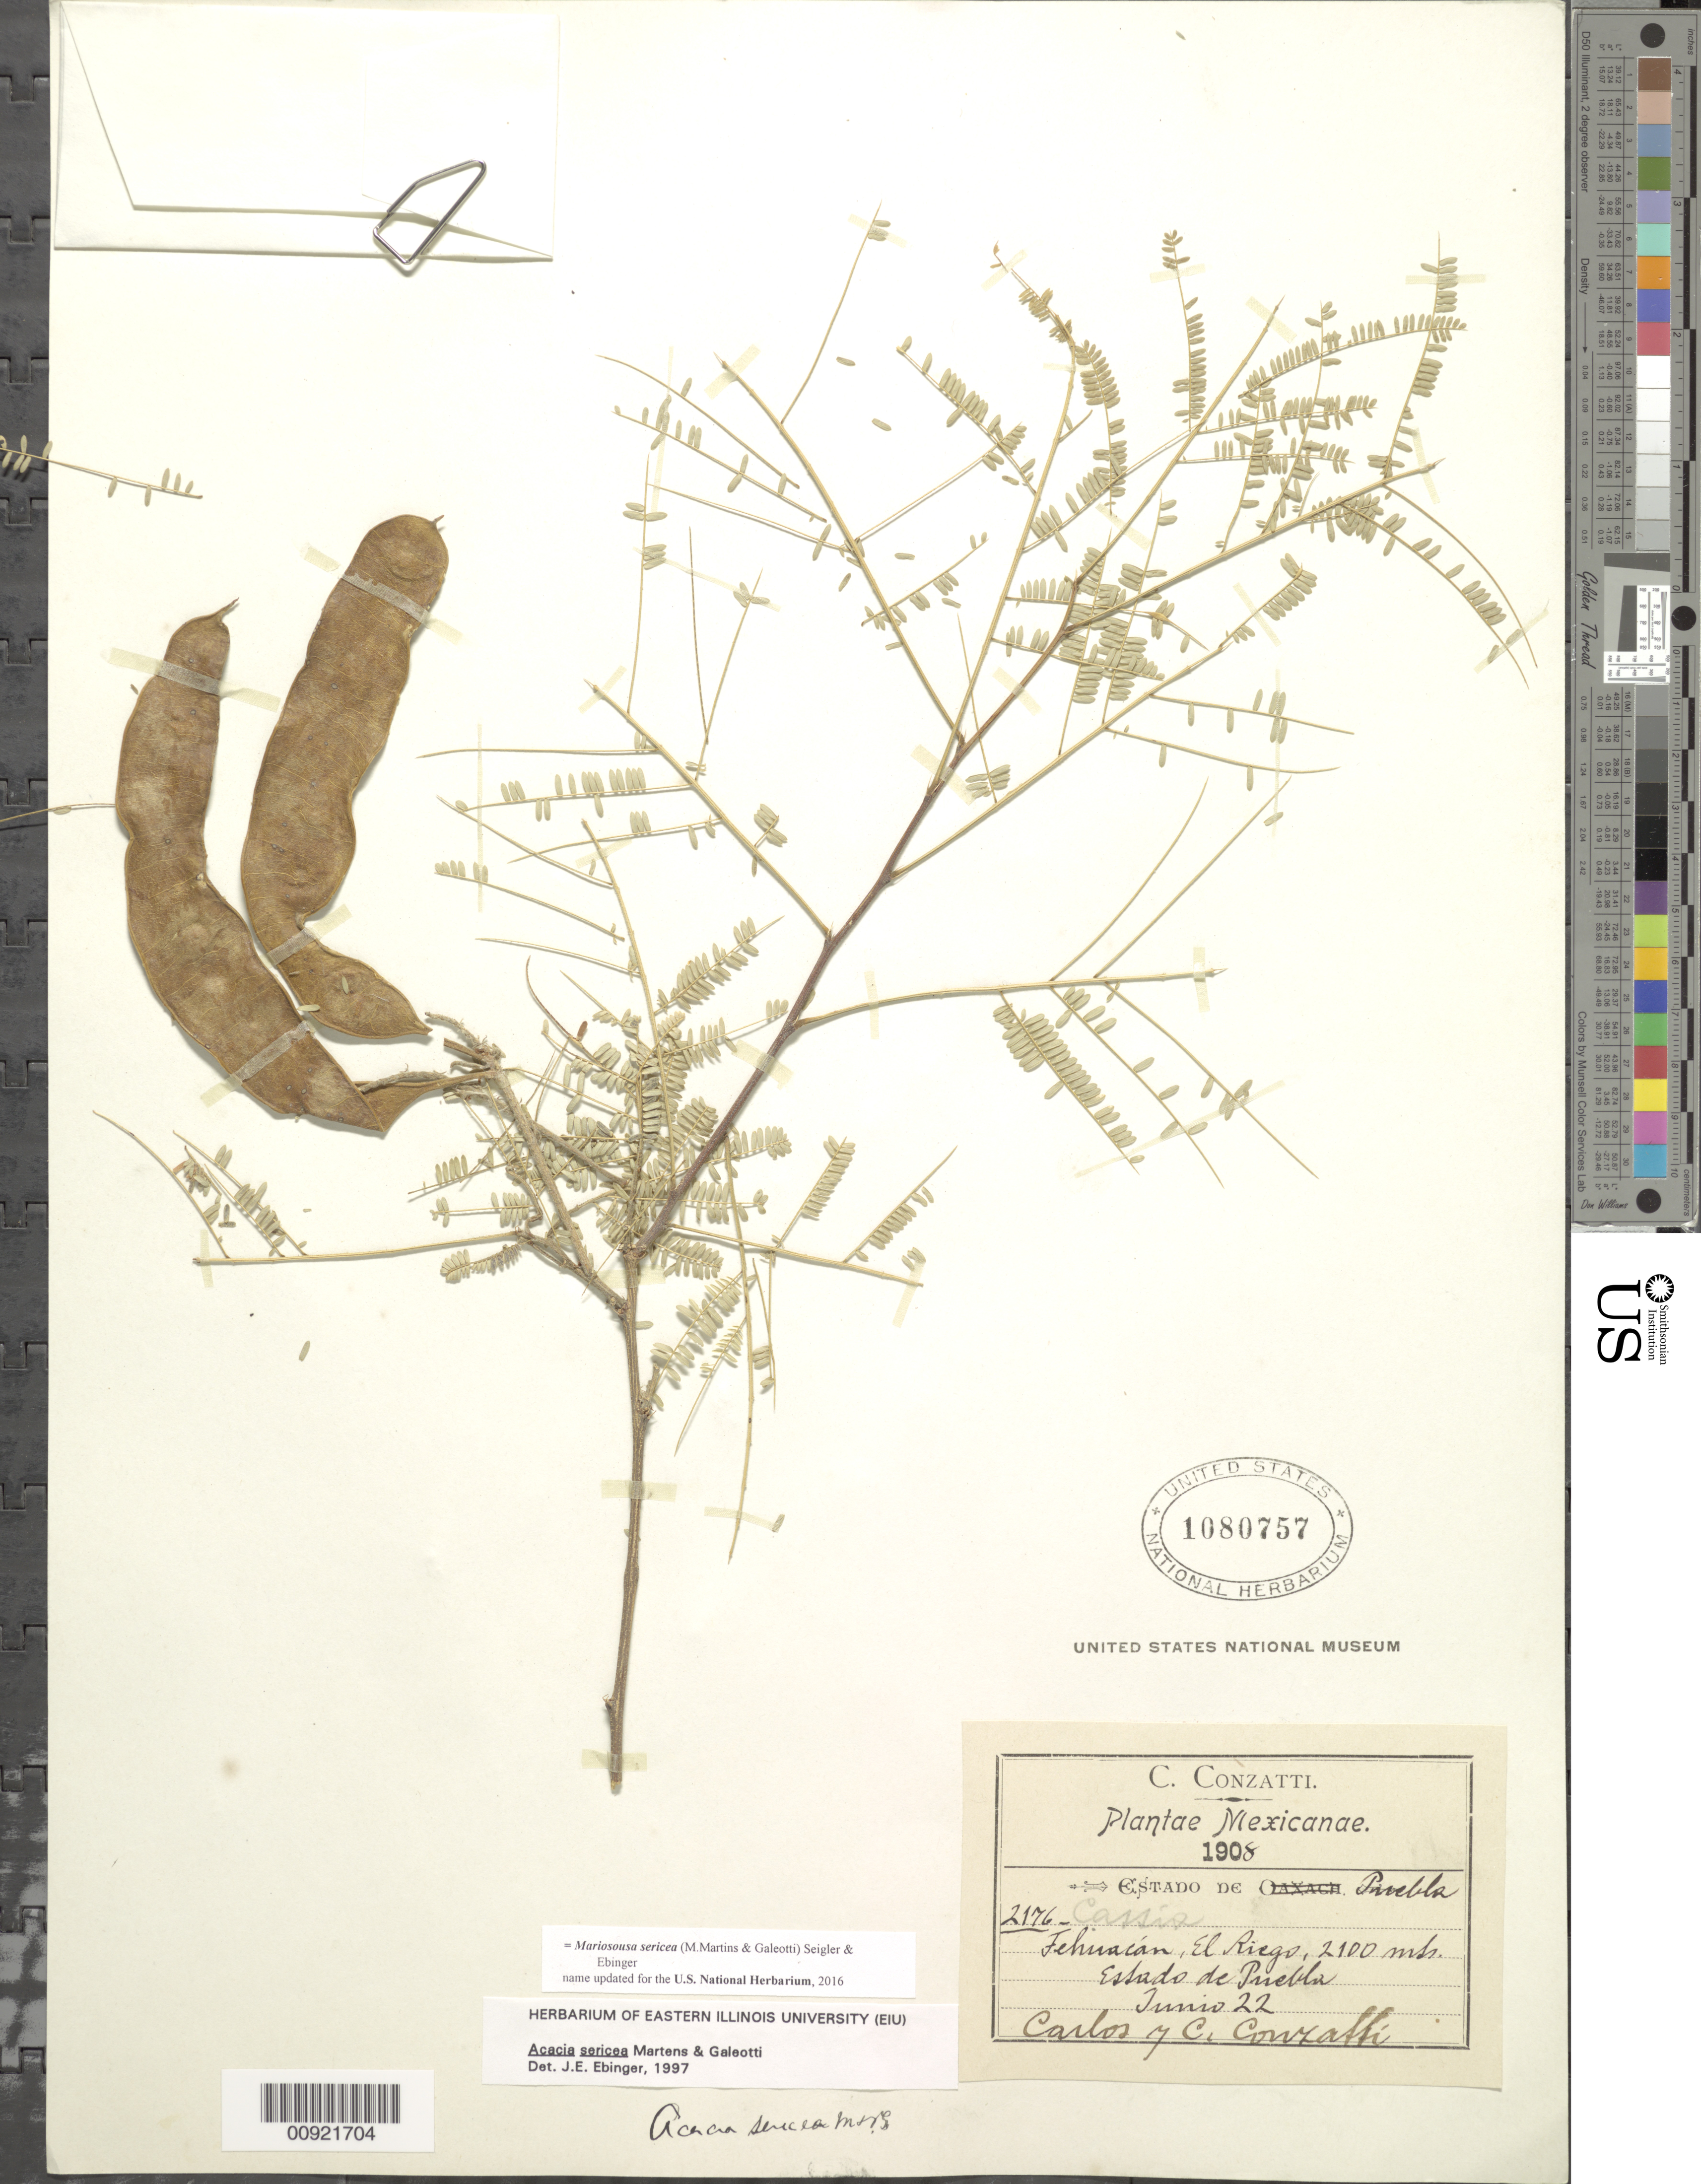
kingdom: Plantae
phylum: Tracheophyta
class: Magnoliopsida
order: Fabales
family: Fabaceae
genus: Mariosousa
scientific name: Mariosousa sericea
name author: (M. Martens & Galeotti) Seigler & Ebinger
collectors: C. Conzatti & C. Conzatti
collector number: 2176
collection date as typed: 22 Jun 1908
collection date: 1908-06-22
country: Mexico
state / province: Puebla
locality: Tehuacán, El Riego, Estado de Puebla.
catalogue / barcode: US 1080757